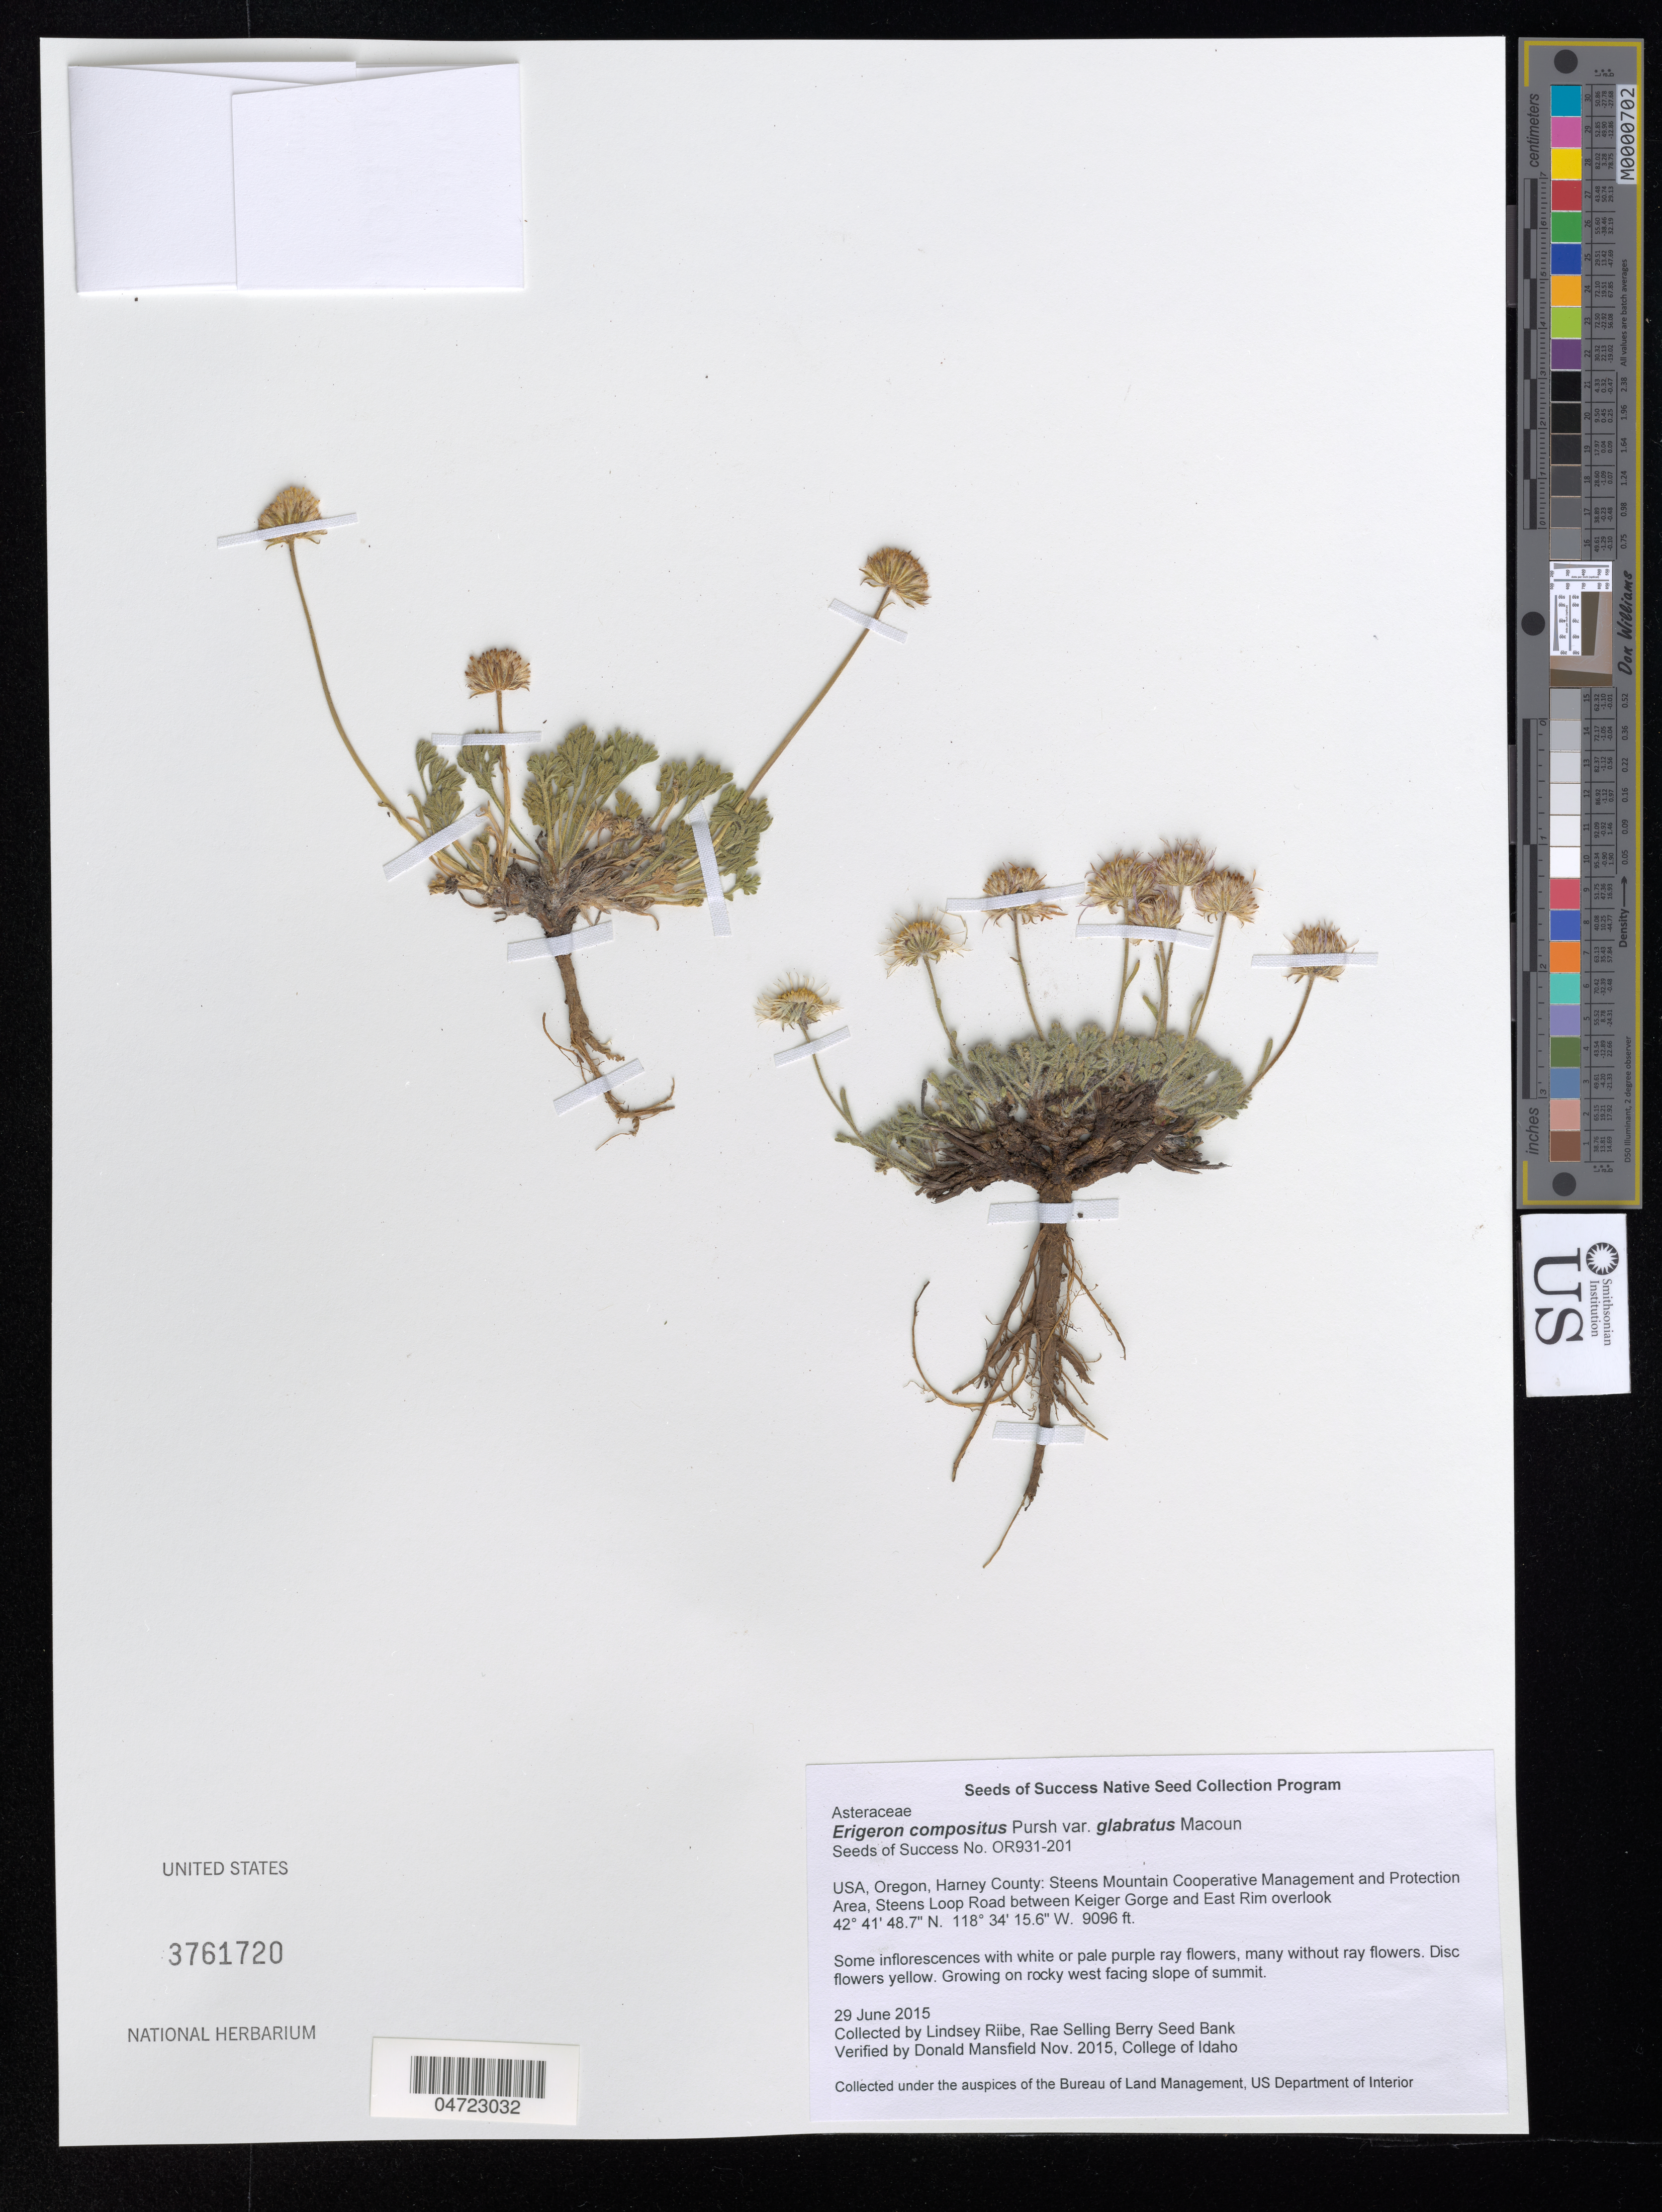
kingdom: Plantae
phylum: Tracheophyta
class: Magnoliopsida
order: Asterales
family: Asteraceae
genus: Erigeron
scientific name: Erigeron compositus var. glabratus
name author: Macoun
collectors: L. Riibe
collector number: OR931-201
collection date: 2015-06-29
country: United States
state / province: Oregon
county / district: Harney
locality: Harney County: Steens Mountain Cooperative Management and Protection Area, Steens Loop Road between Keiger Gorge and East Rim overlook.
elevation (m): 2772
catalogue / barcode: US 3761720